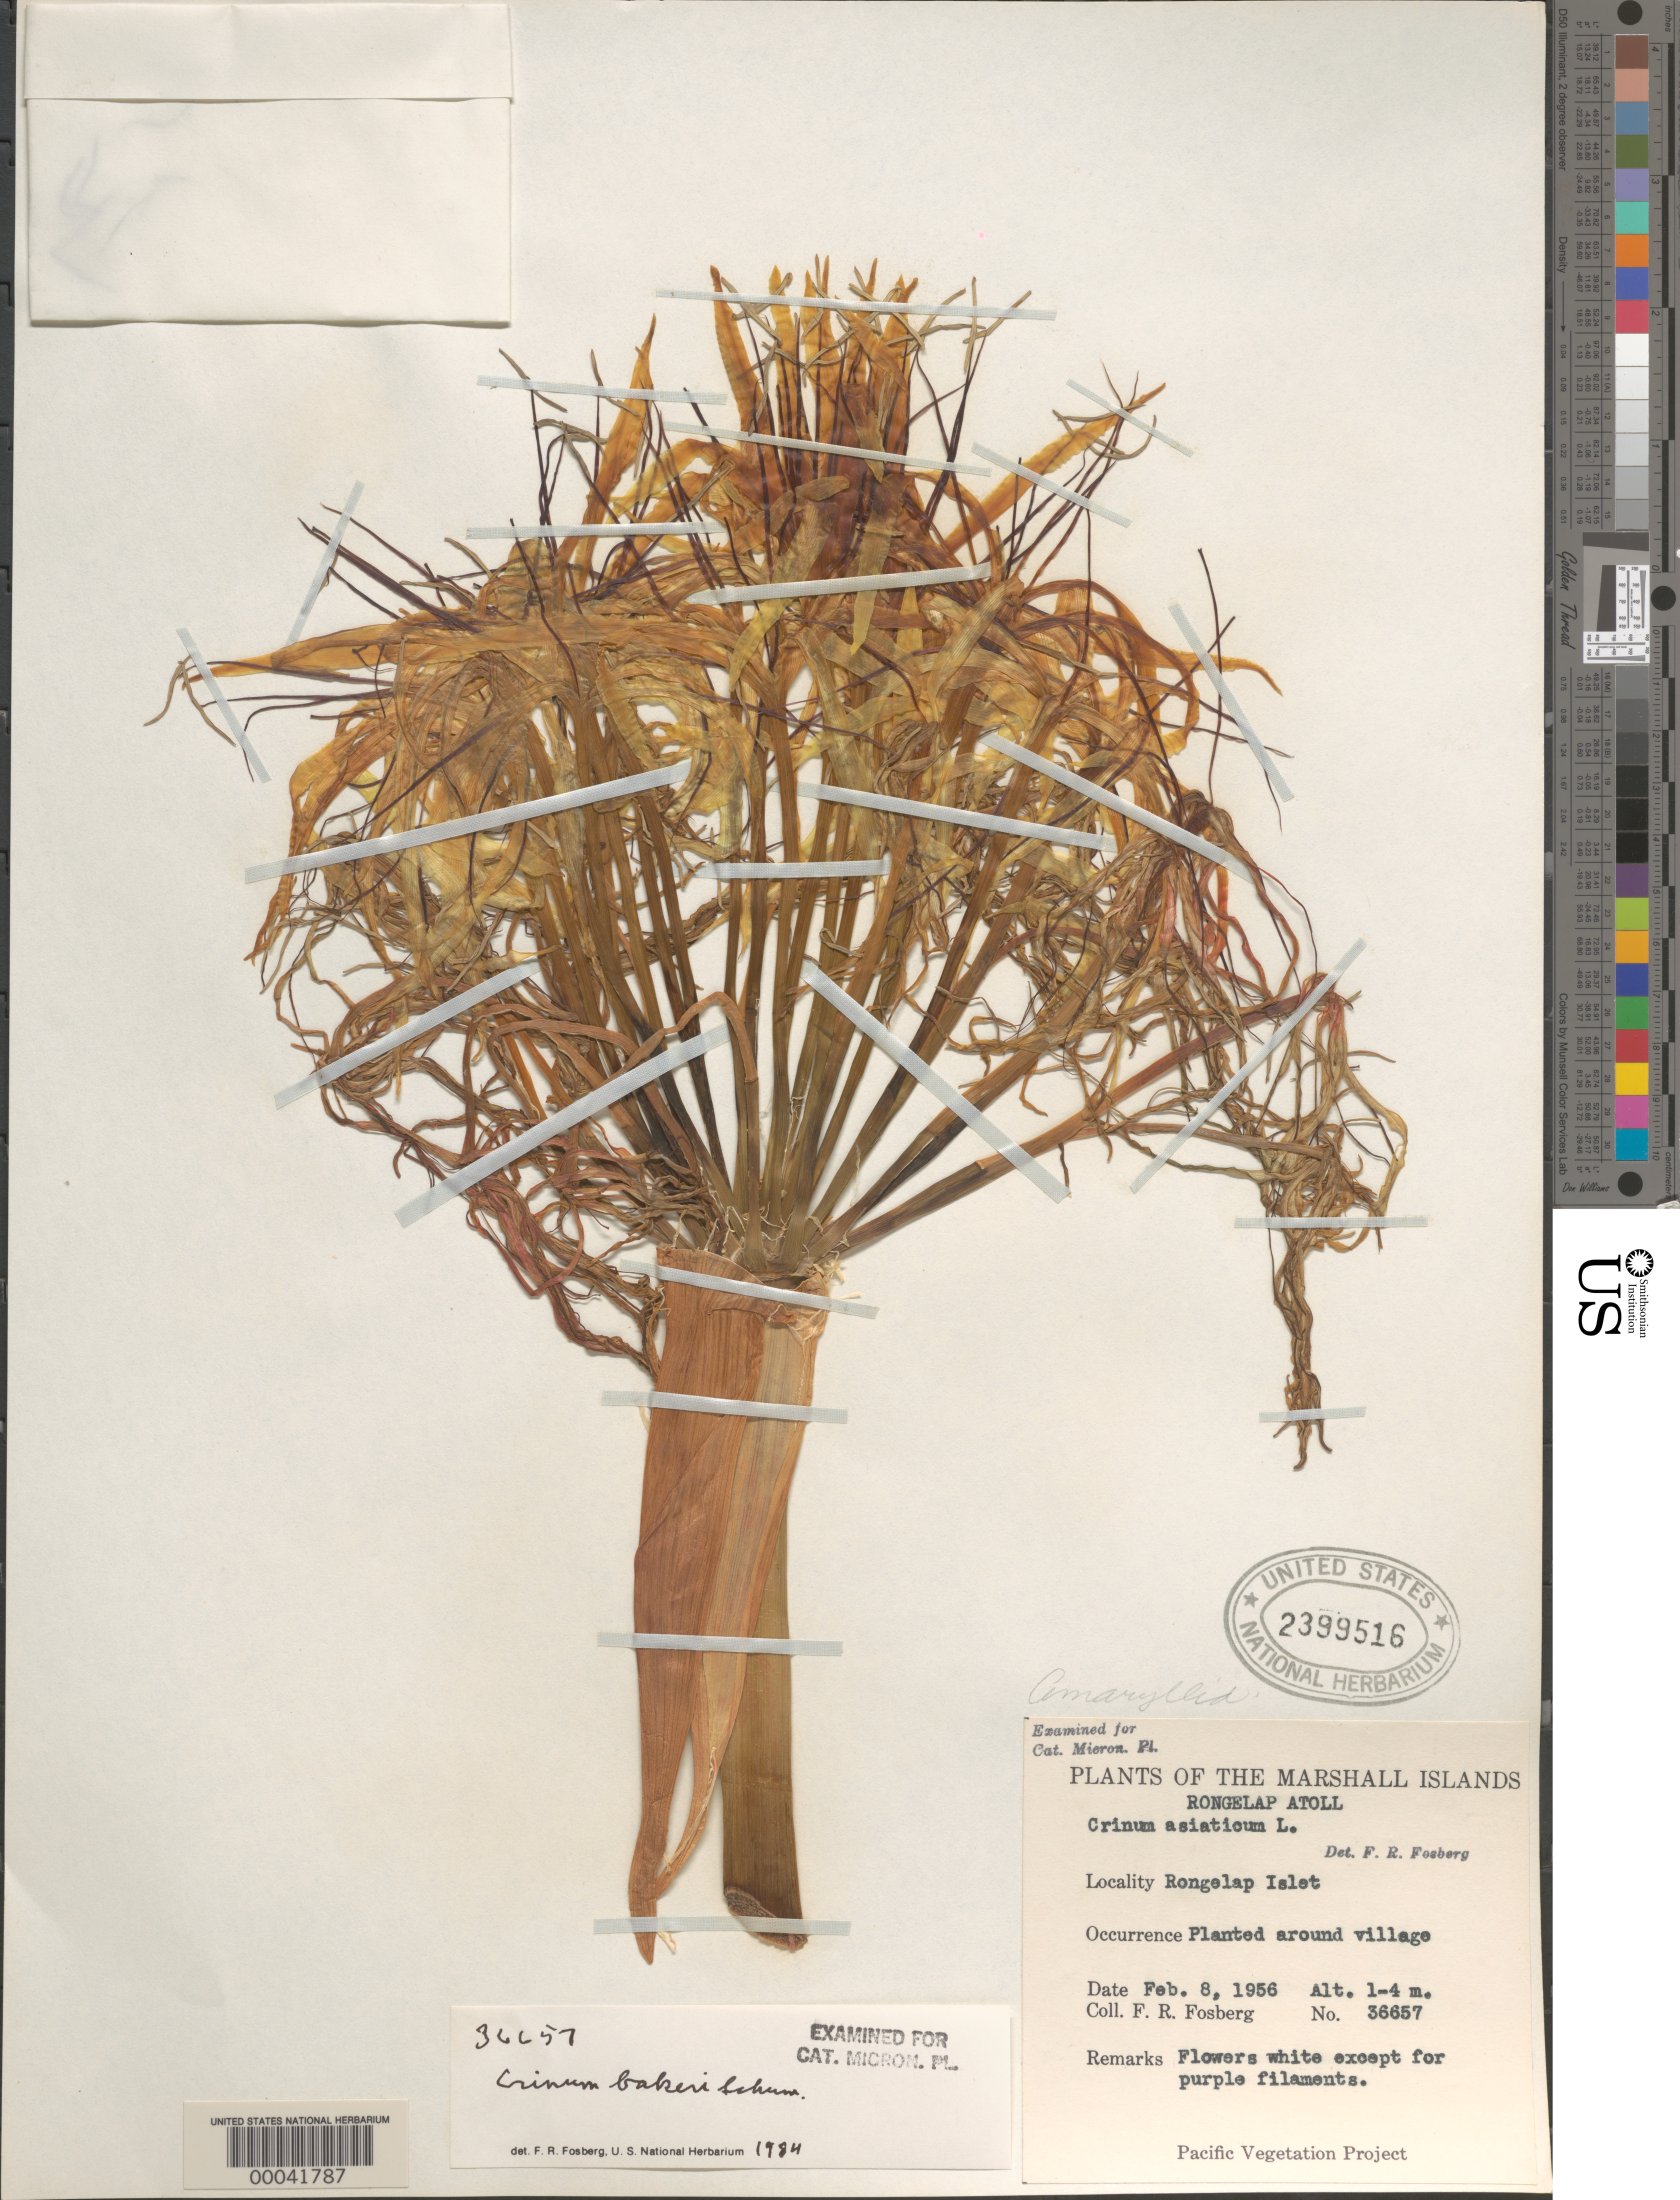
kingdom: Plantae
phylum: Tracheophyta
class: Liliopsida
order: Asparagales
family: Amaryllidaceae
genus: Crinum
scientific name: Crinum bakeri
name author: K. Schum.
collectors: F. R. Fosberg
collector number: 36657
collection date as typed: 08 Feb 1956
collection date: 1956-02-08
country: Marshall Islands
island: Rongelap Atoll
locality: Rongelap Islet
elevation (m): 1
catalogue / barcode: US 2399516